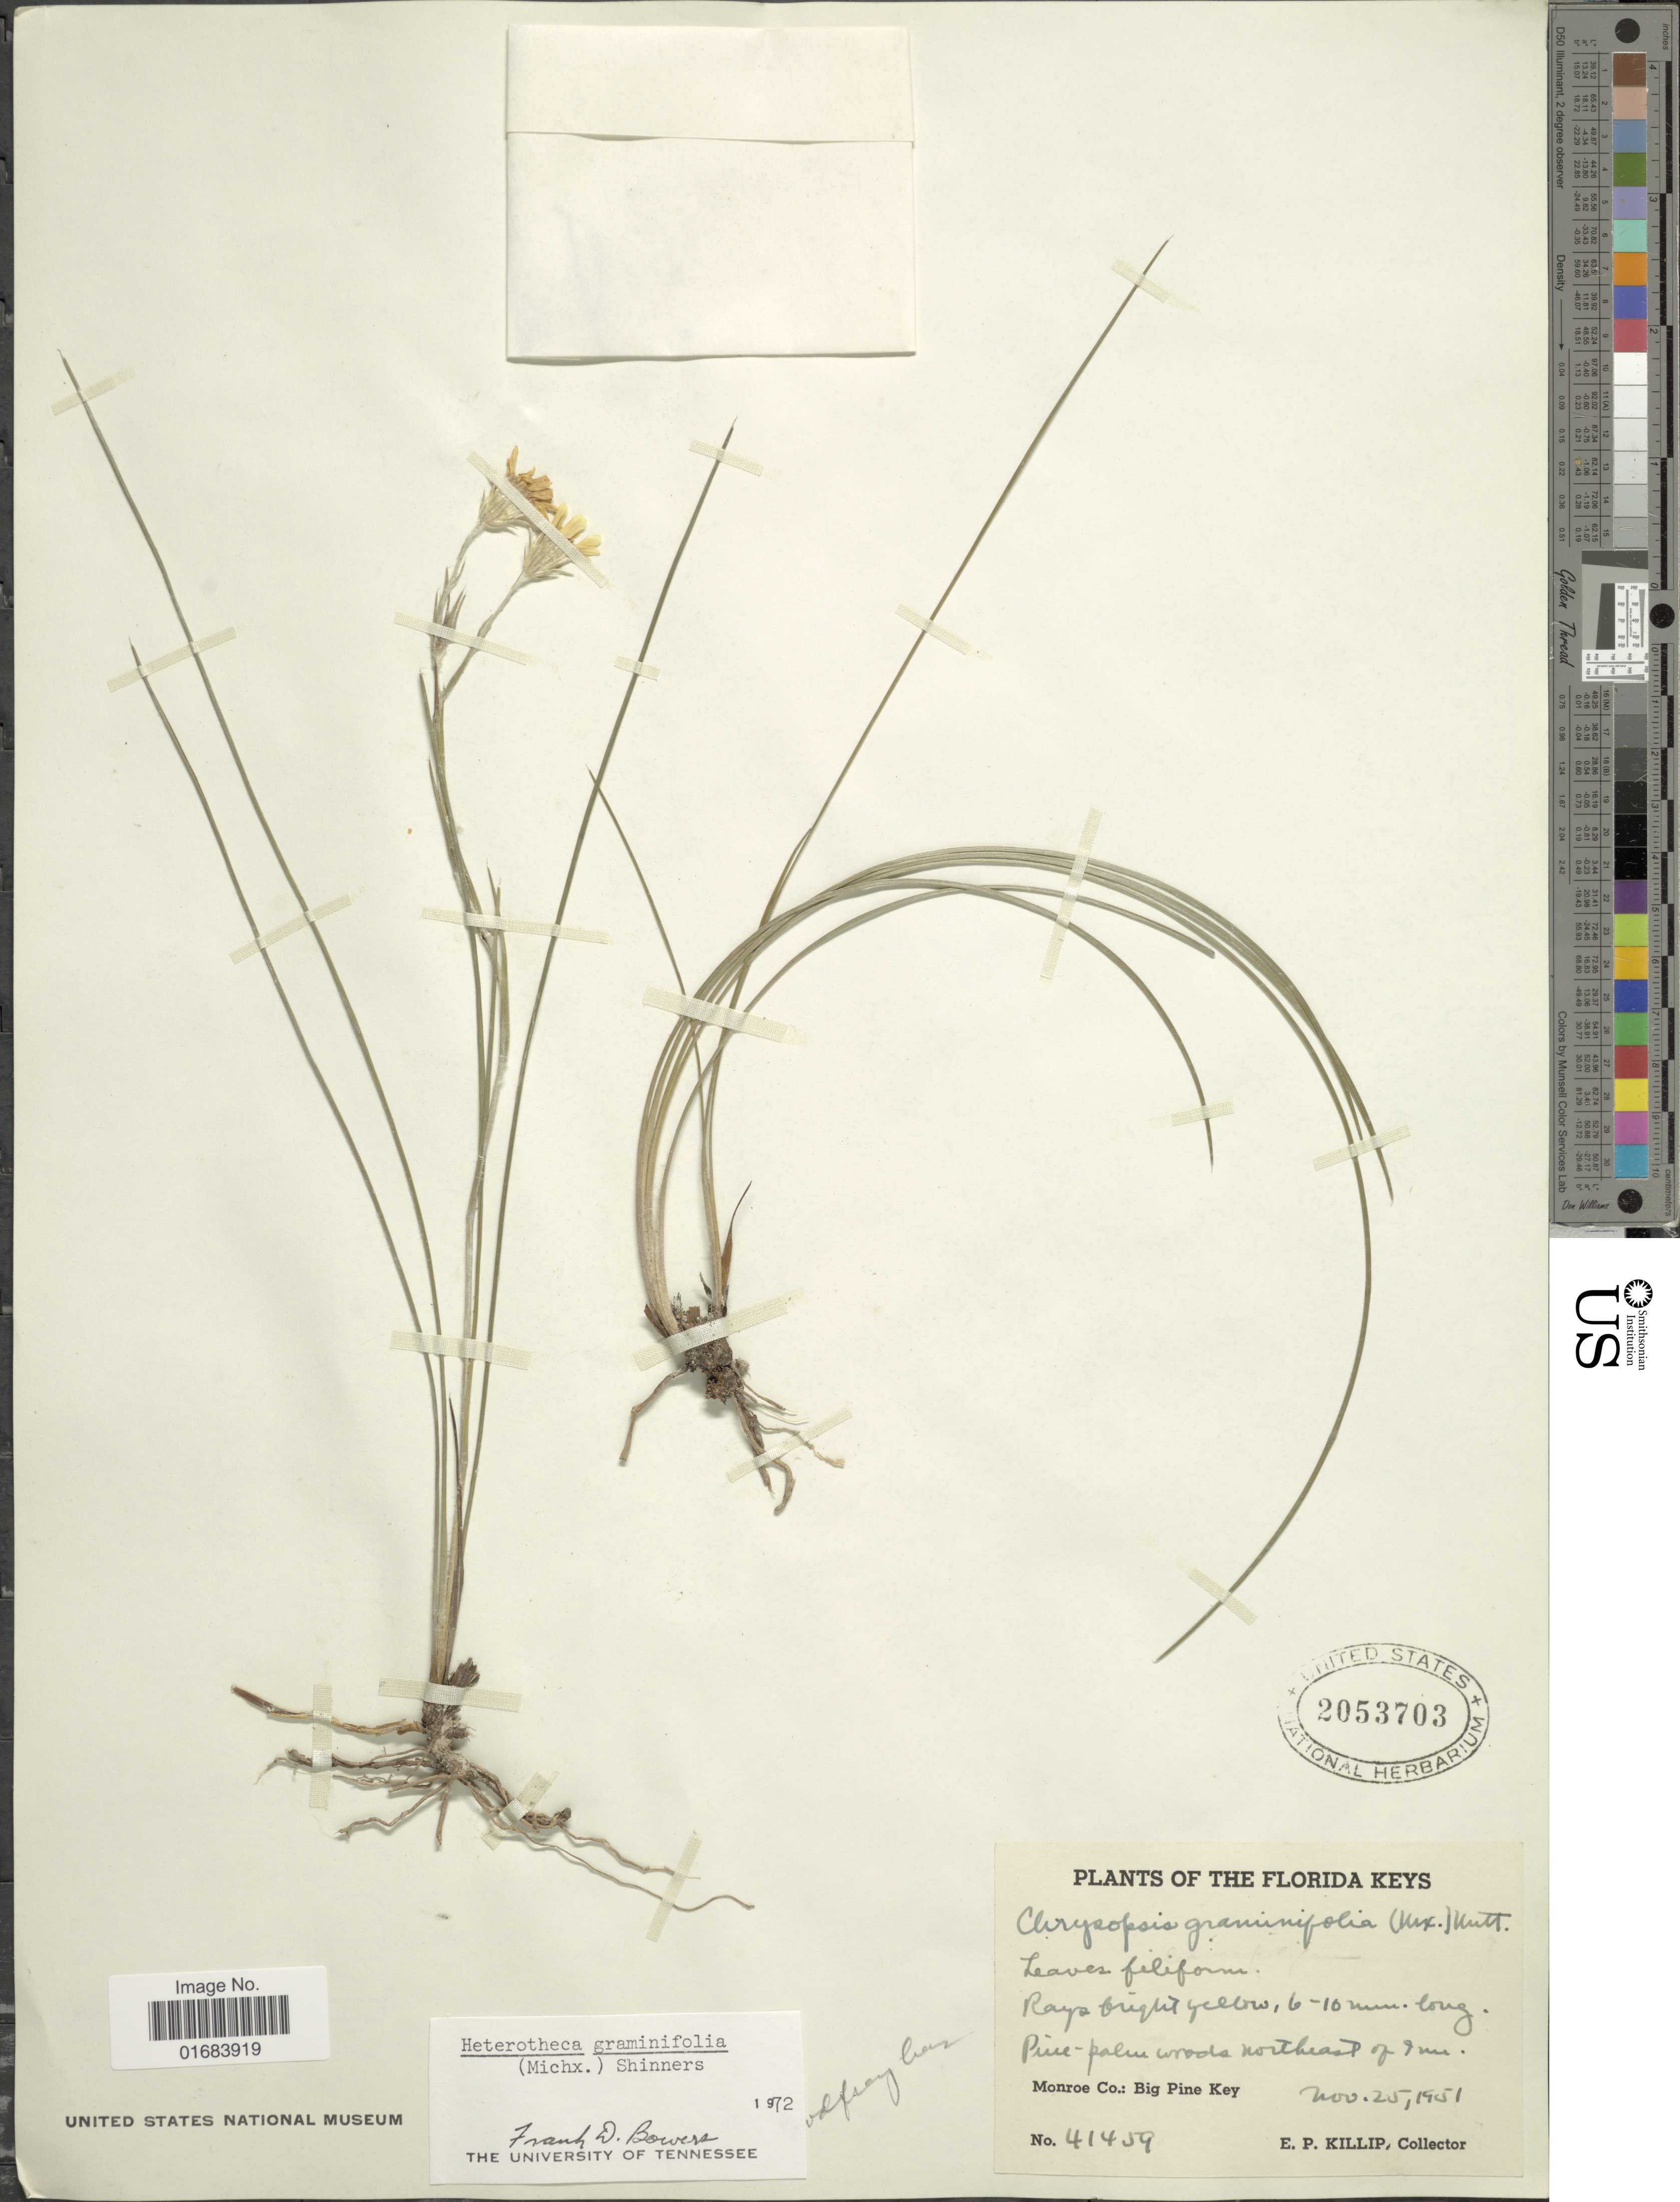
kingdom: Plantae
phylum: Tracheophyta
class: Magnoliopsida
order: Asterales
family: Asteraceae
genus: Pityopsis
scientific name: Pityopsis graminifolia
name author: (Michx.) Nutt.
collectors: E. P. Killip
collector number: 41459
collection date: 1951-11-25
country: United States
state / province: Florida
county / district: Monroe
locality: Big Pine Key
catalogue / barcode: US 2053703